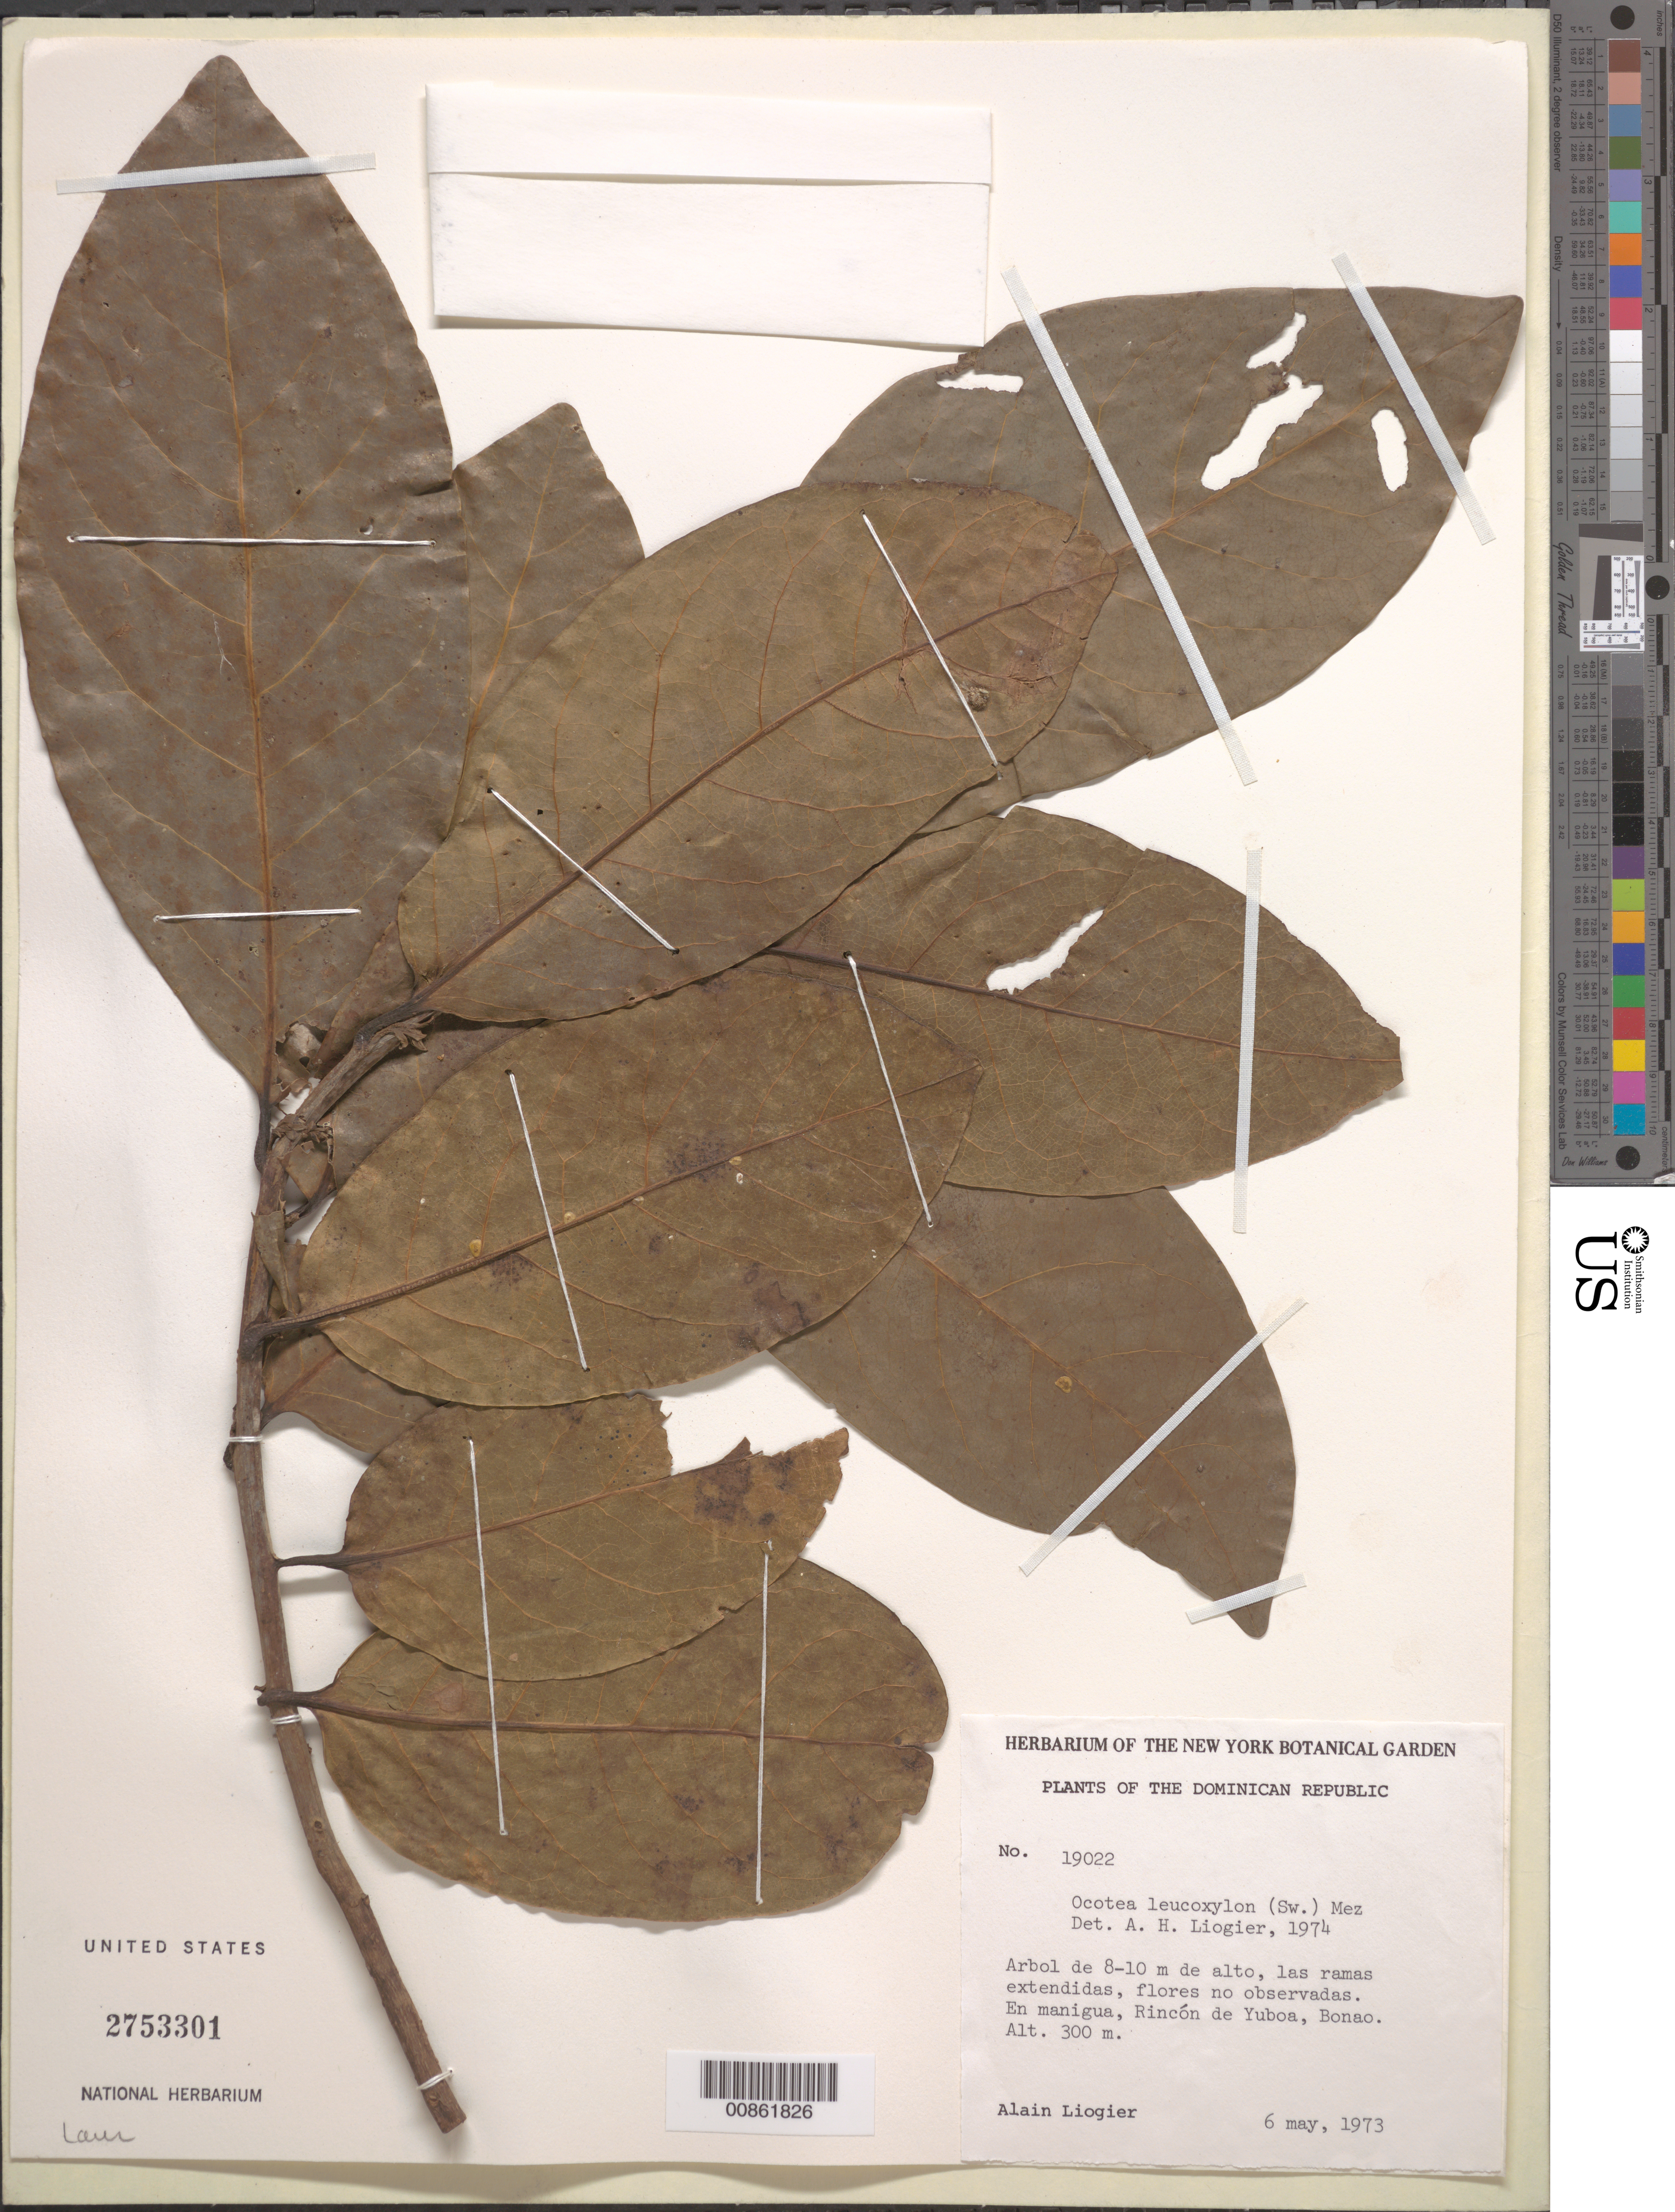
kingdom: Plantae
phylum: Tracheophyta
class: Magnoliopsida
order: Laurales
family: Lauraceae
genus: Ocotea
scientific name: Ocotea leucoxylon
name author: (Sw.) Laness.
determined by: Liogier, Alain H.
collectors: A. H. Liogier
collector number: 19022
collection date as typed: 06 May 1973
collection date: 1973-05-06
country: Dominican Republic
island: Hispaniola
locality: Rincón de Yuboa, Bonao.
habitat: En manigua.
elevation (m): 300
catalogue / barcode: US 2753301